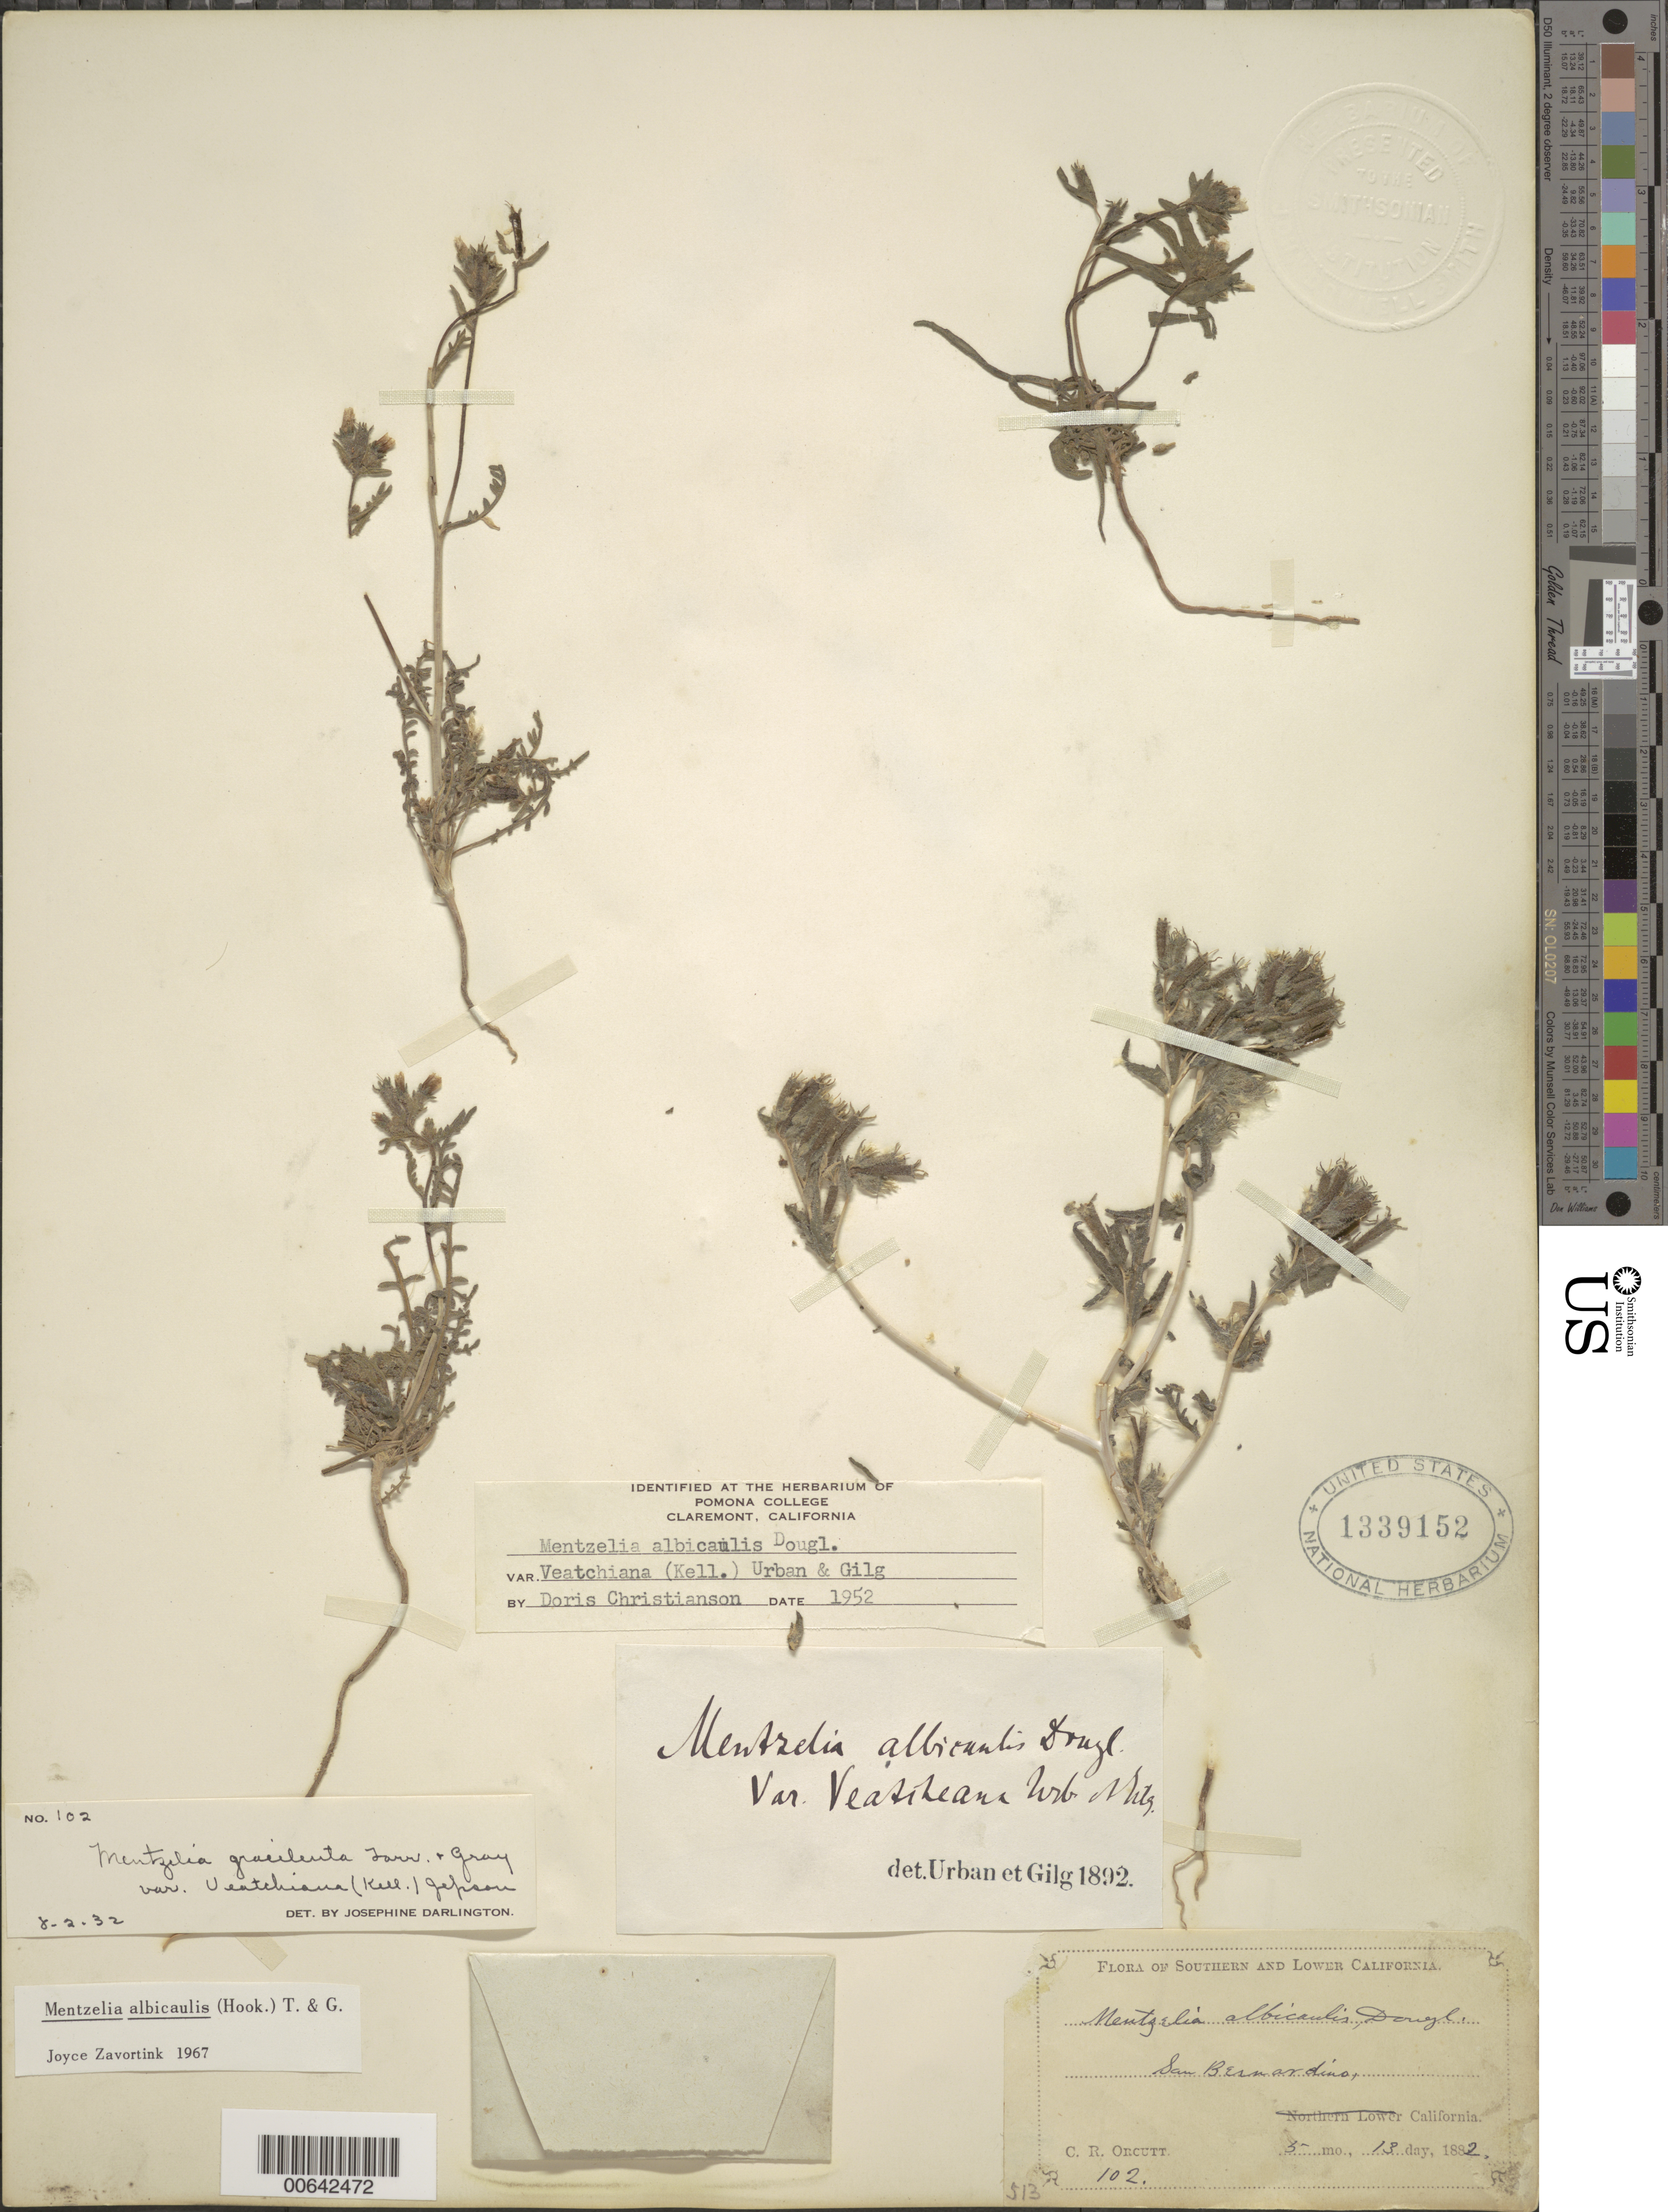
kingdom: Plantae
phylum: Tracheophyta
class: Magnoliopsida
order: Cornales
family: Loasaceae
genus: Mentzelia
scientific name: Mentzelia albicaulis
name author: (Douglas ex Hook.) Douglas ex Torr. & A. Gray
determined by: Zavortink, J. E.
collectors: C. R. Orcutt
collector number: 102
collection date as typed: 13 May 1884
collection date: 1884-05-13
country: United States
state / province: California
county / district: San Diego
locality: San Diego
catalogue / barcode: US 1339152